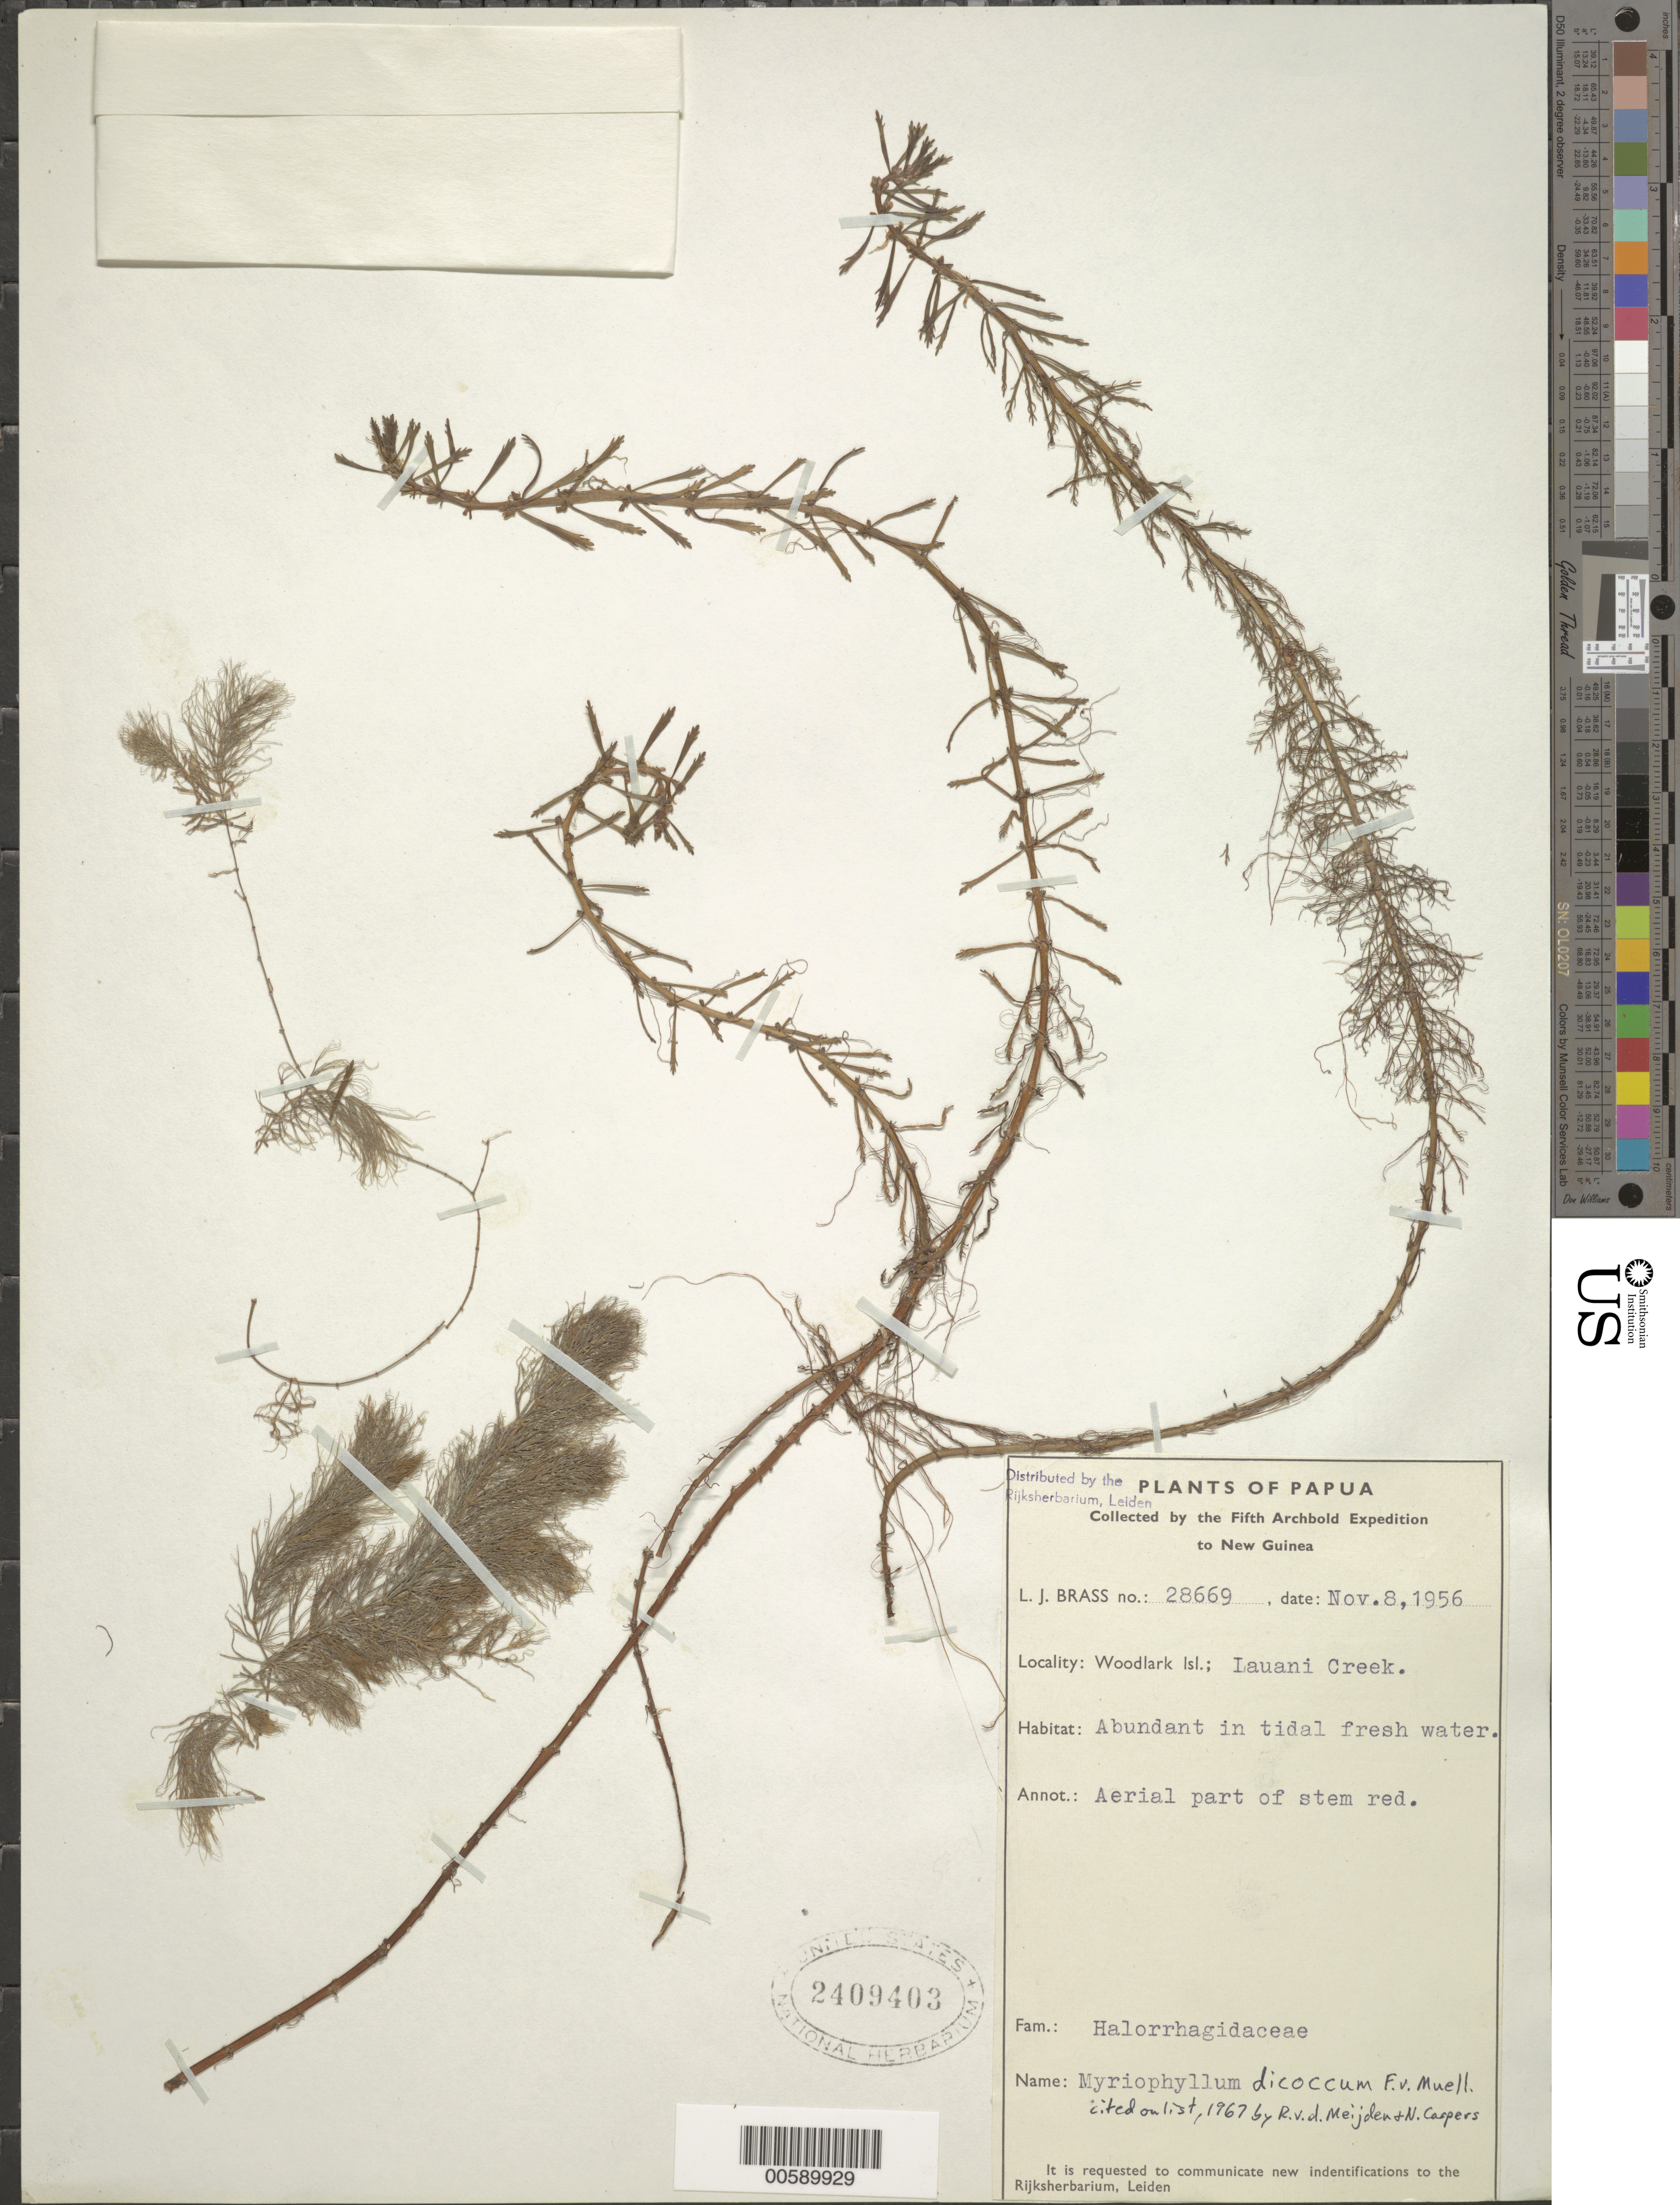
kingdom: Plantae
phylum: Tracheophyta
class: Magnoliopsida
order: Saxifragales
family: Haloragaceae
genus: Myriophyllum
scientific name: Myriophyllum dicoccum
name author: F. Muell.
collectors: L. J. Brass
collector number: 28669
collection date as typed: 08 Nov 1956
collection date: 1956-11-08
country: Papua New Guinea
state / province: Milne Bay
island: Muyua [Woodlark]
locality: Lauani Creek [Trobriand Is.]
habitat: In tidal fresh water.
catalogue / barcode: US 2409403